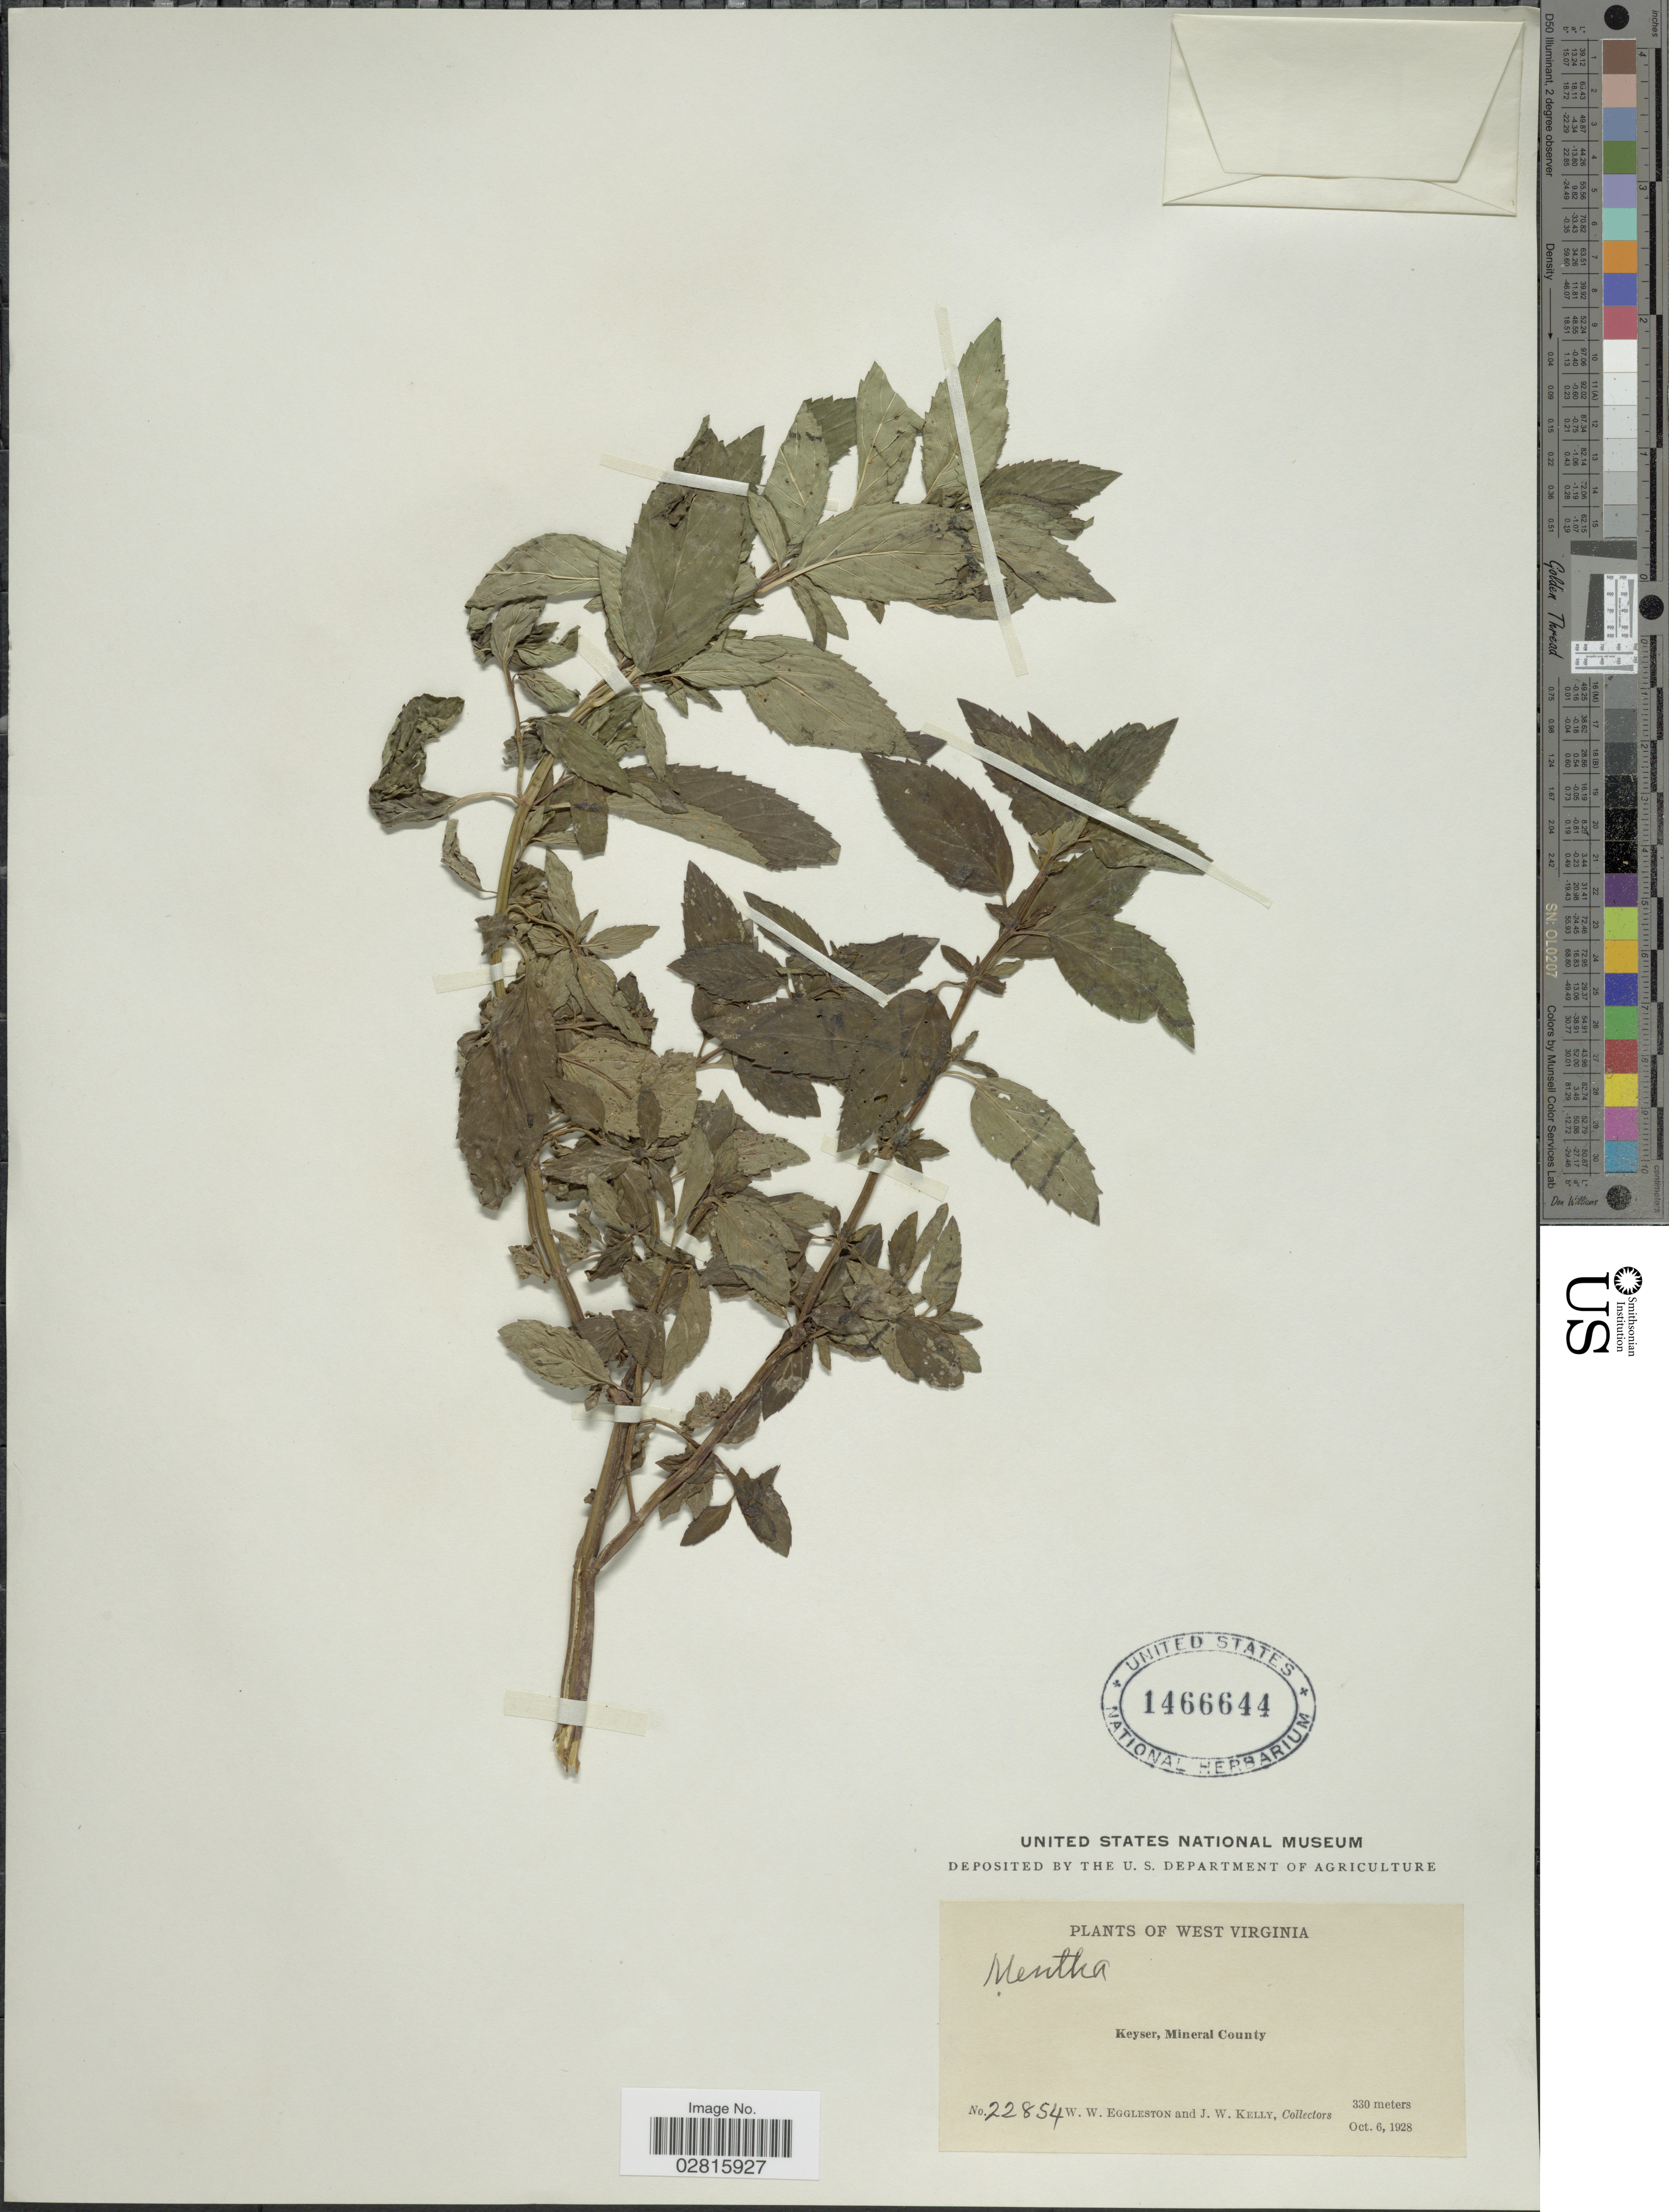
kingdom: Plantae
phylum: Tracheophyta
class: Magnoliopsida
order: Lamiales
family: Lamiaceae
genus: Mentha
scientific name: Mentha sp.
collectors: W. W. Eggleston & J. Kelly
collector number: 22854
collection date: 1928-10-06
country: United States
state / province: West Virginia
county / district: Mineral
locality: Keyser, Mineral County.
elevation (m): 330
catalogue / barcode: US 1466644